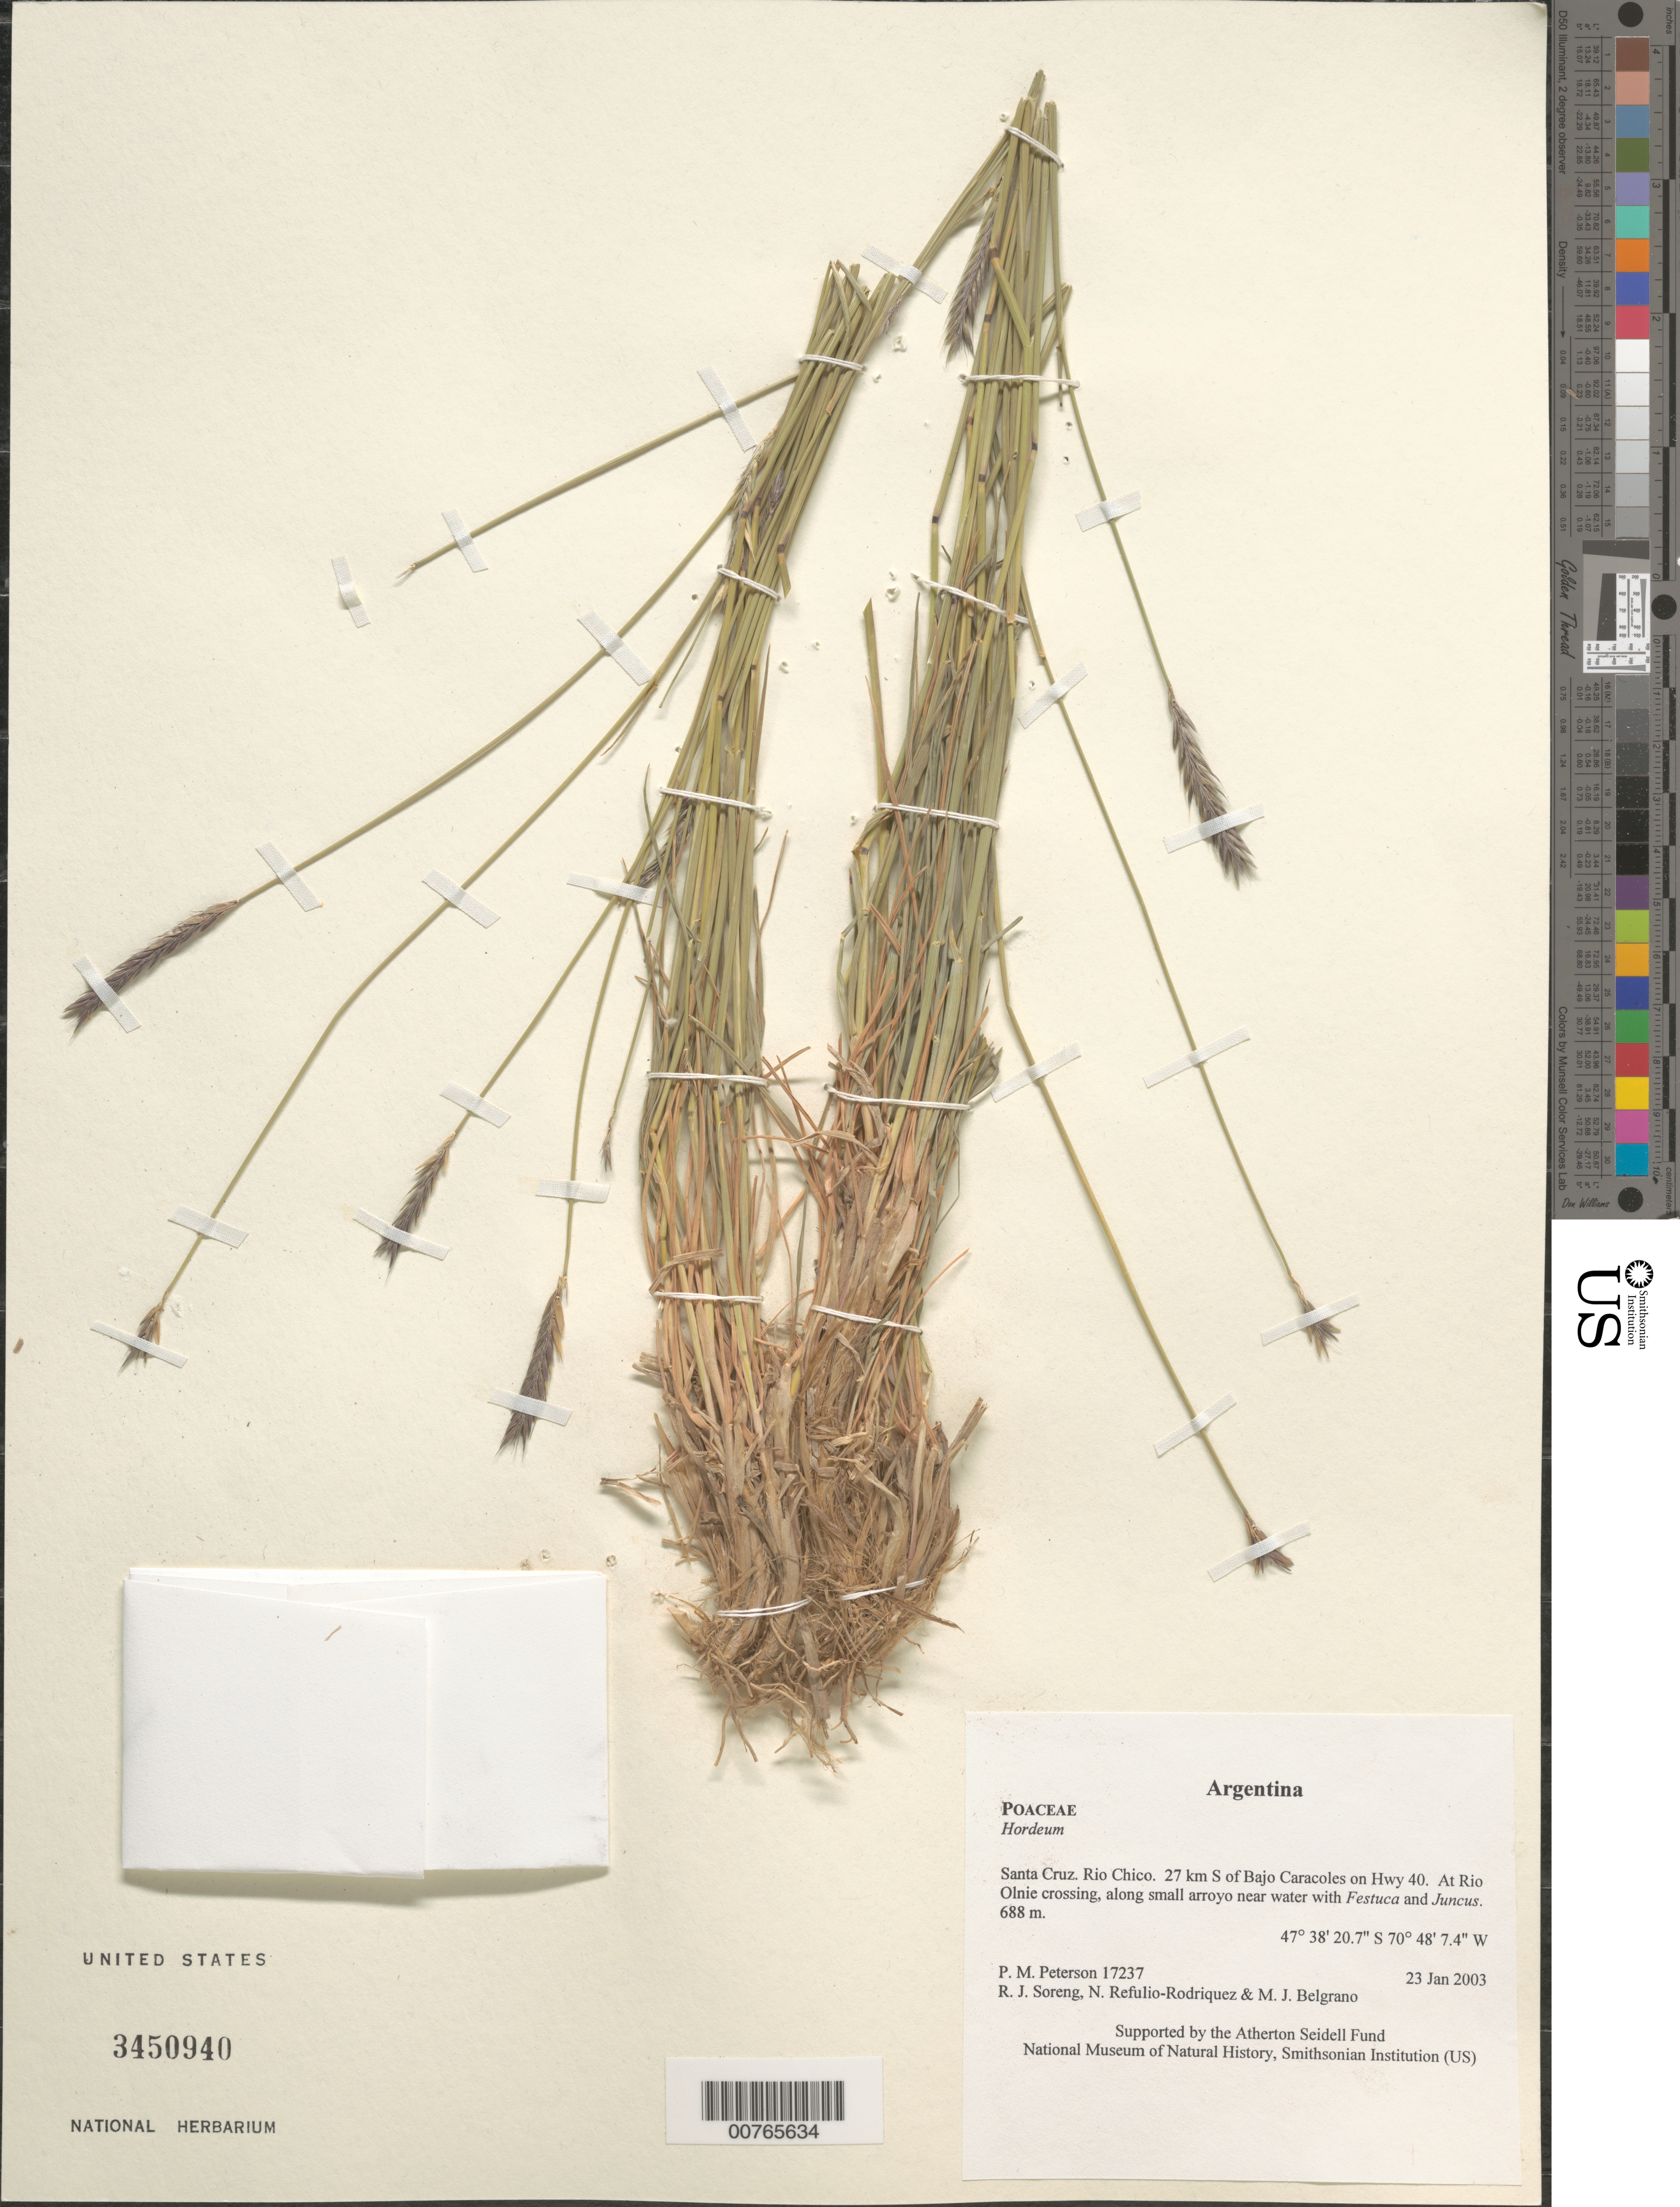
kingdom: Plantae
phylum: Tracheophyta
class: Liliopsida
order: Poales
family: Poaceae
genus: Hordeum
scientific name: Hordeum sp.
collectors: P. M. Peterson, R. J. Soreng, N. Refulio-Rodríguez & M. Belgrano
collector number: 17237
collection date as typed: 23 Jan 2003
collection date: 2003-01-23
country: Argentina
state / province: Santa Cruz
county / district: Rio Chico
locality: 27 km S of Bajo Caracoles on Hwy 40. At Rio Olnie crossing, along small arroyo near water with Festuca and Juncus.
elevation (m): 688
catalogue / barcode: US 3450940